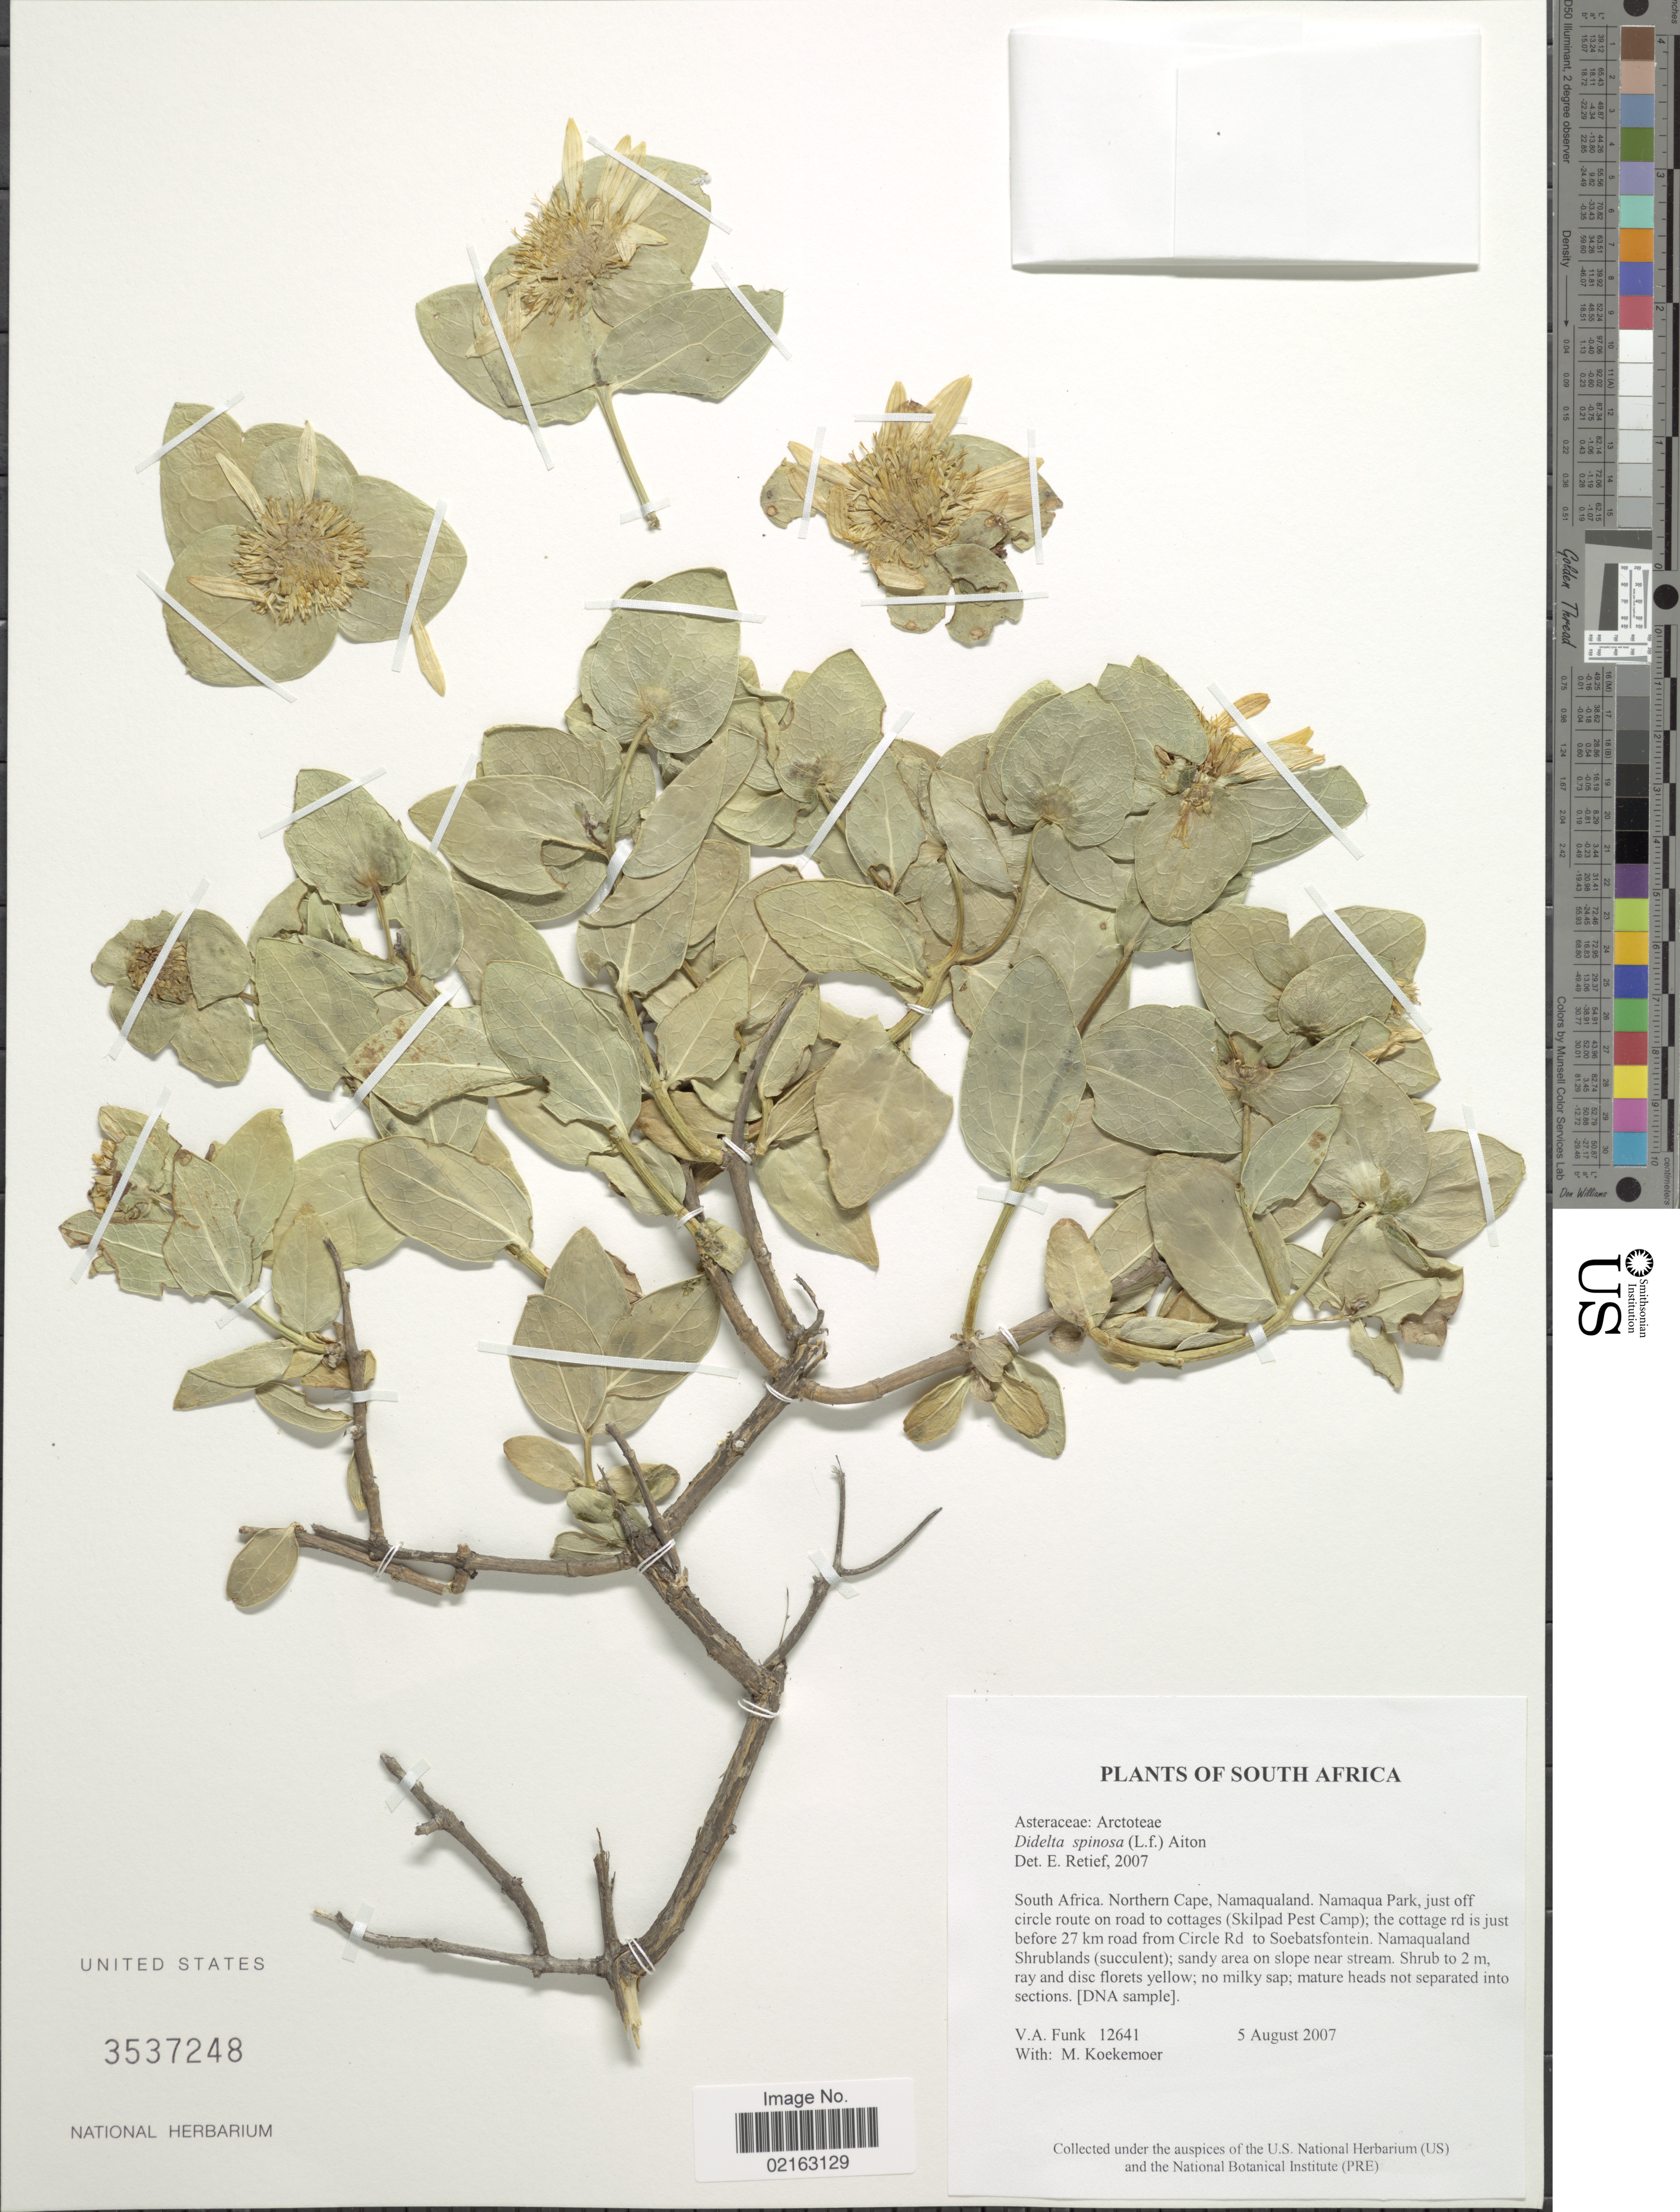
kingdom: Plantae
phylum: Tracheophyta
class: Magnoliopsida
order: Asterales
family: Asteraceae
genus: Didelta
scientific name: Didelta spinosa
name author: (L. f.) Aiton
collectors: V. Funk & M. Koekemoer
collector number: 12641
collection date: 2007-08-05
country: South Africa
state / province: Northern Cape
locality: South Africa. Northern Cape, Namaqualand. Namaqua Park, just off circle route on road to cottages (Skilpad Pest Camp); the cottage rd is just before 27 km road from Circle Rd to Soebatsfontein. Namaqualand Shrublands (succulent); sandy area on slope near stream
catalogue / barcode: US 3537248